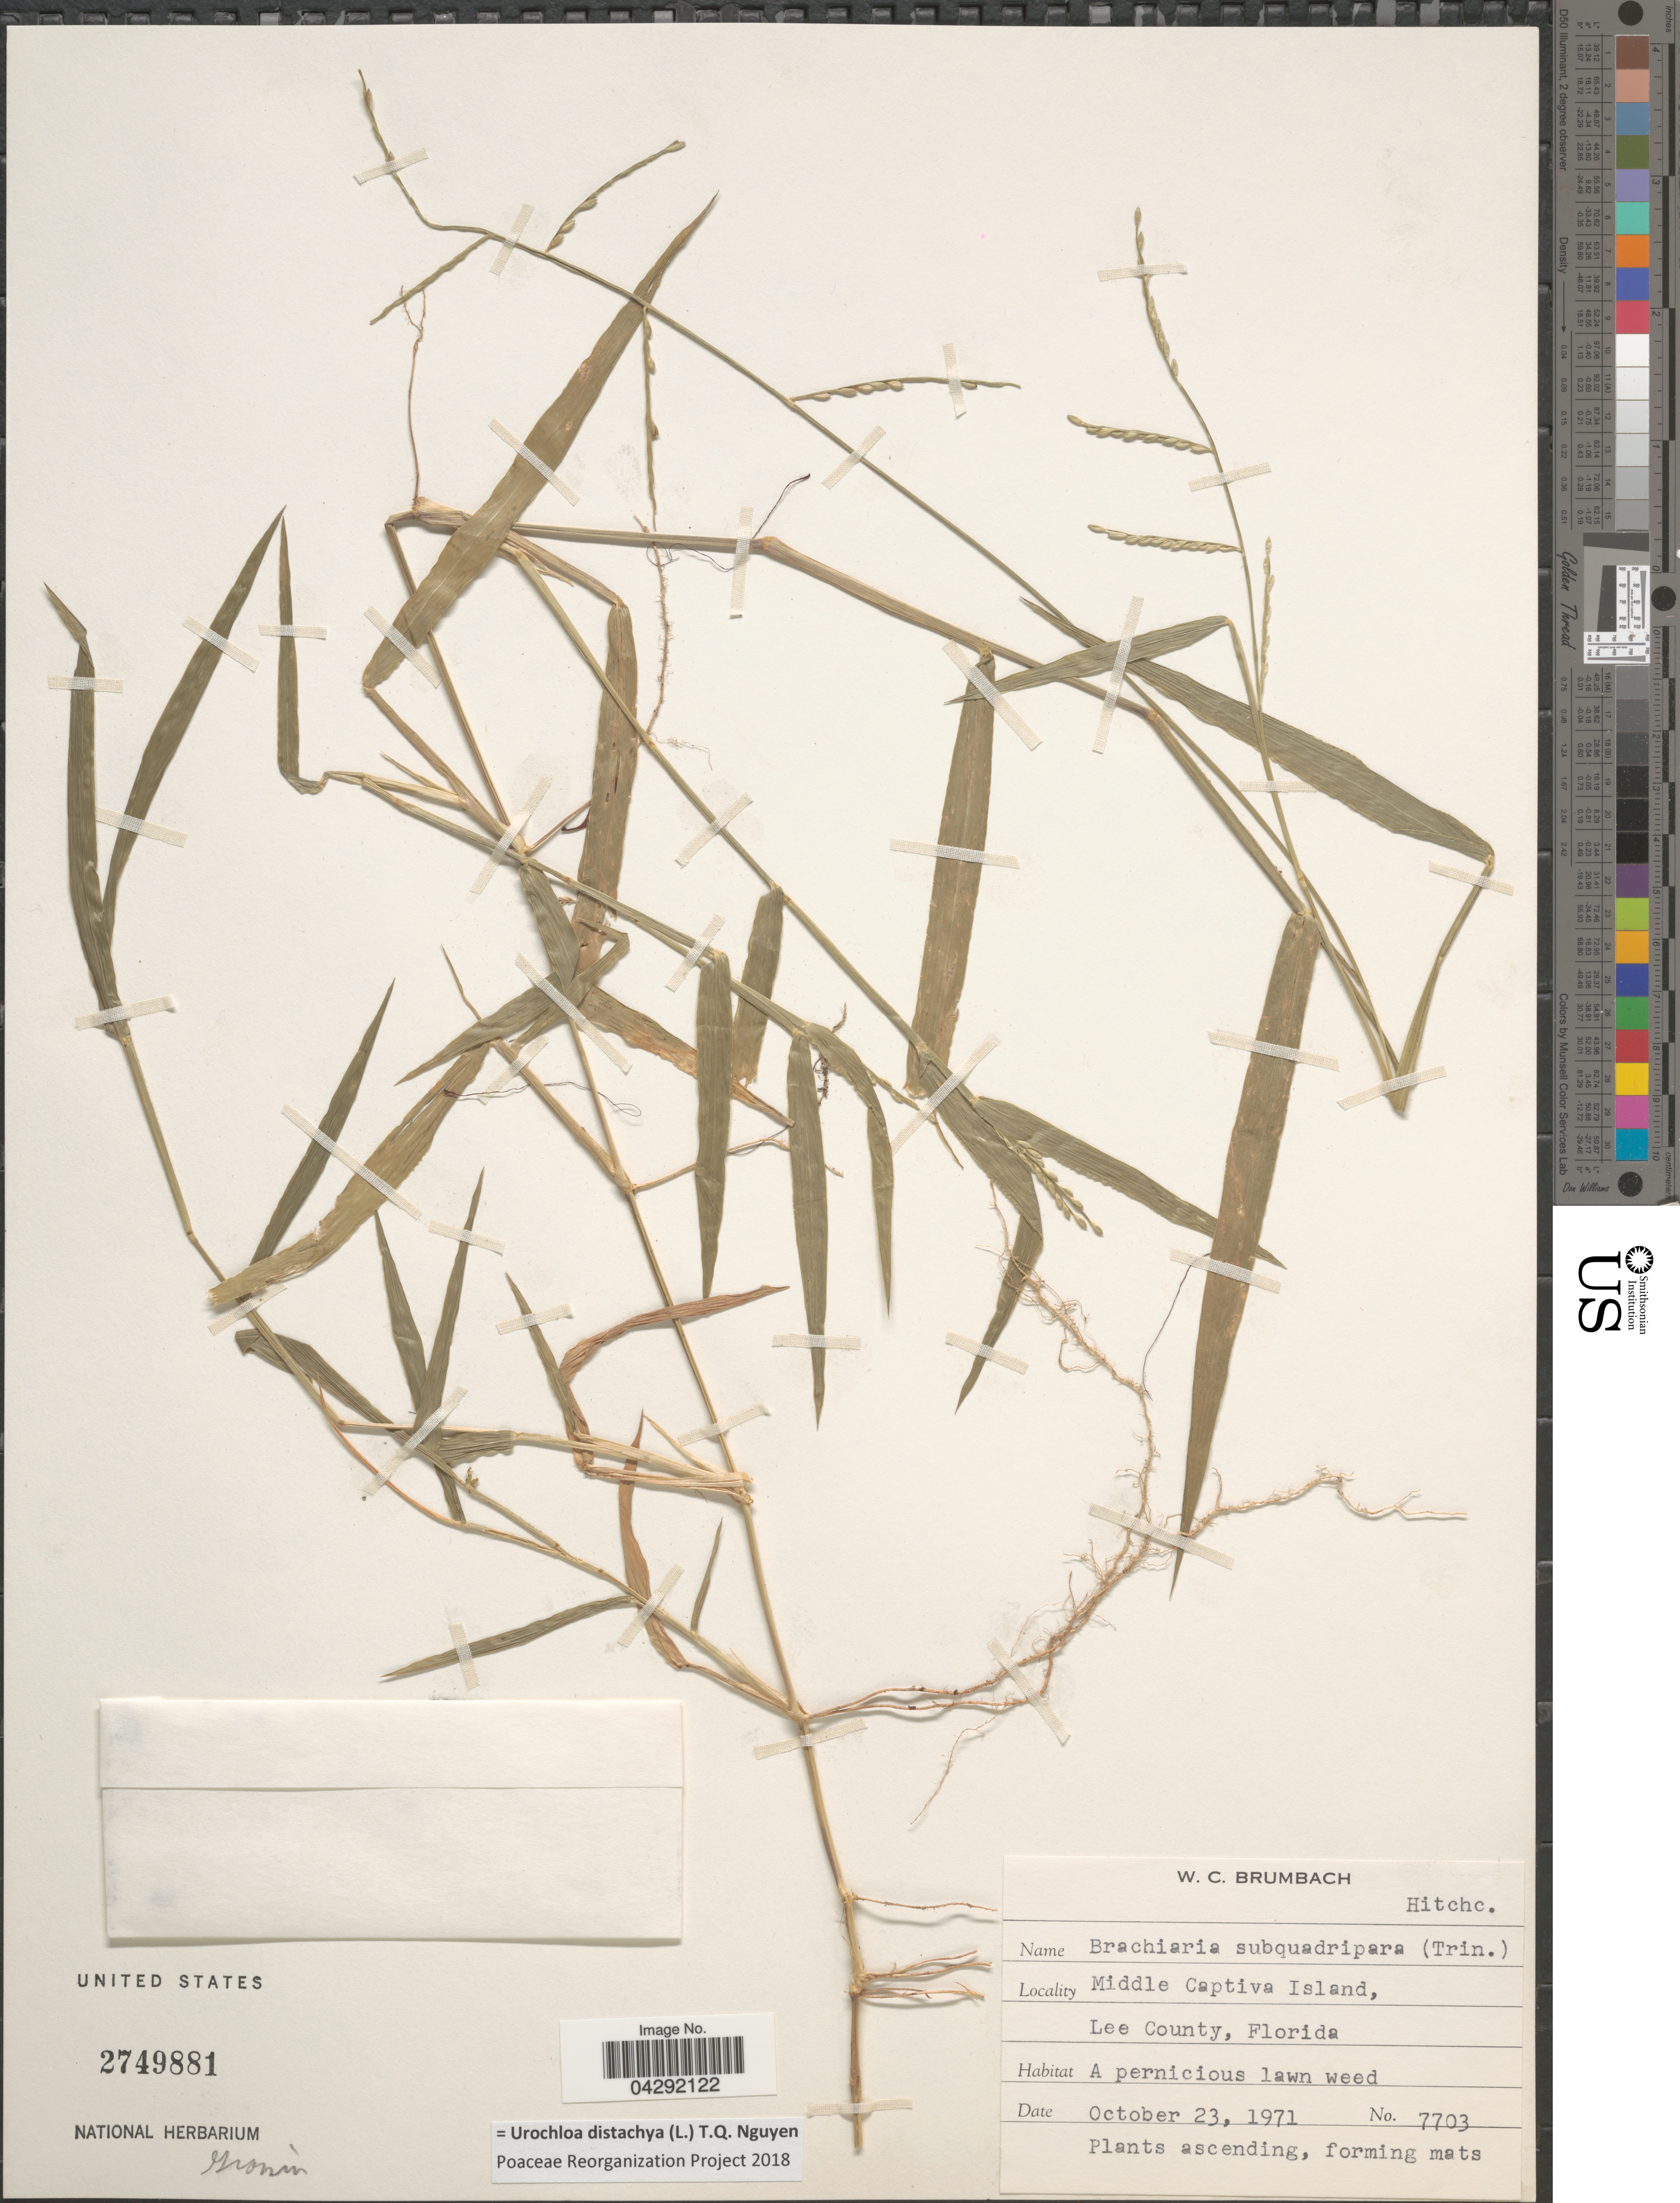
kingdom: Plantae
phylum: Tracheophyta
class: Liliopsida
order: Poales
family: Poaceae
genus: Urochloa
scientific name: Urochloa distachya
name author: (L.) T.Q. Nguyen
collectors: W. C. Brumbach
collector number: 7703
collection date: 1971-10-23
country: United States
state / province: Florida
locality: Middle Captiva Island, Lee County.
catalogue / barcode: US 2749881